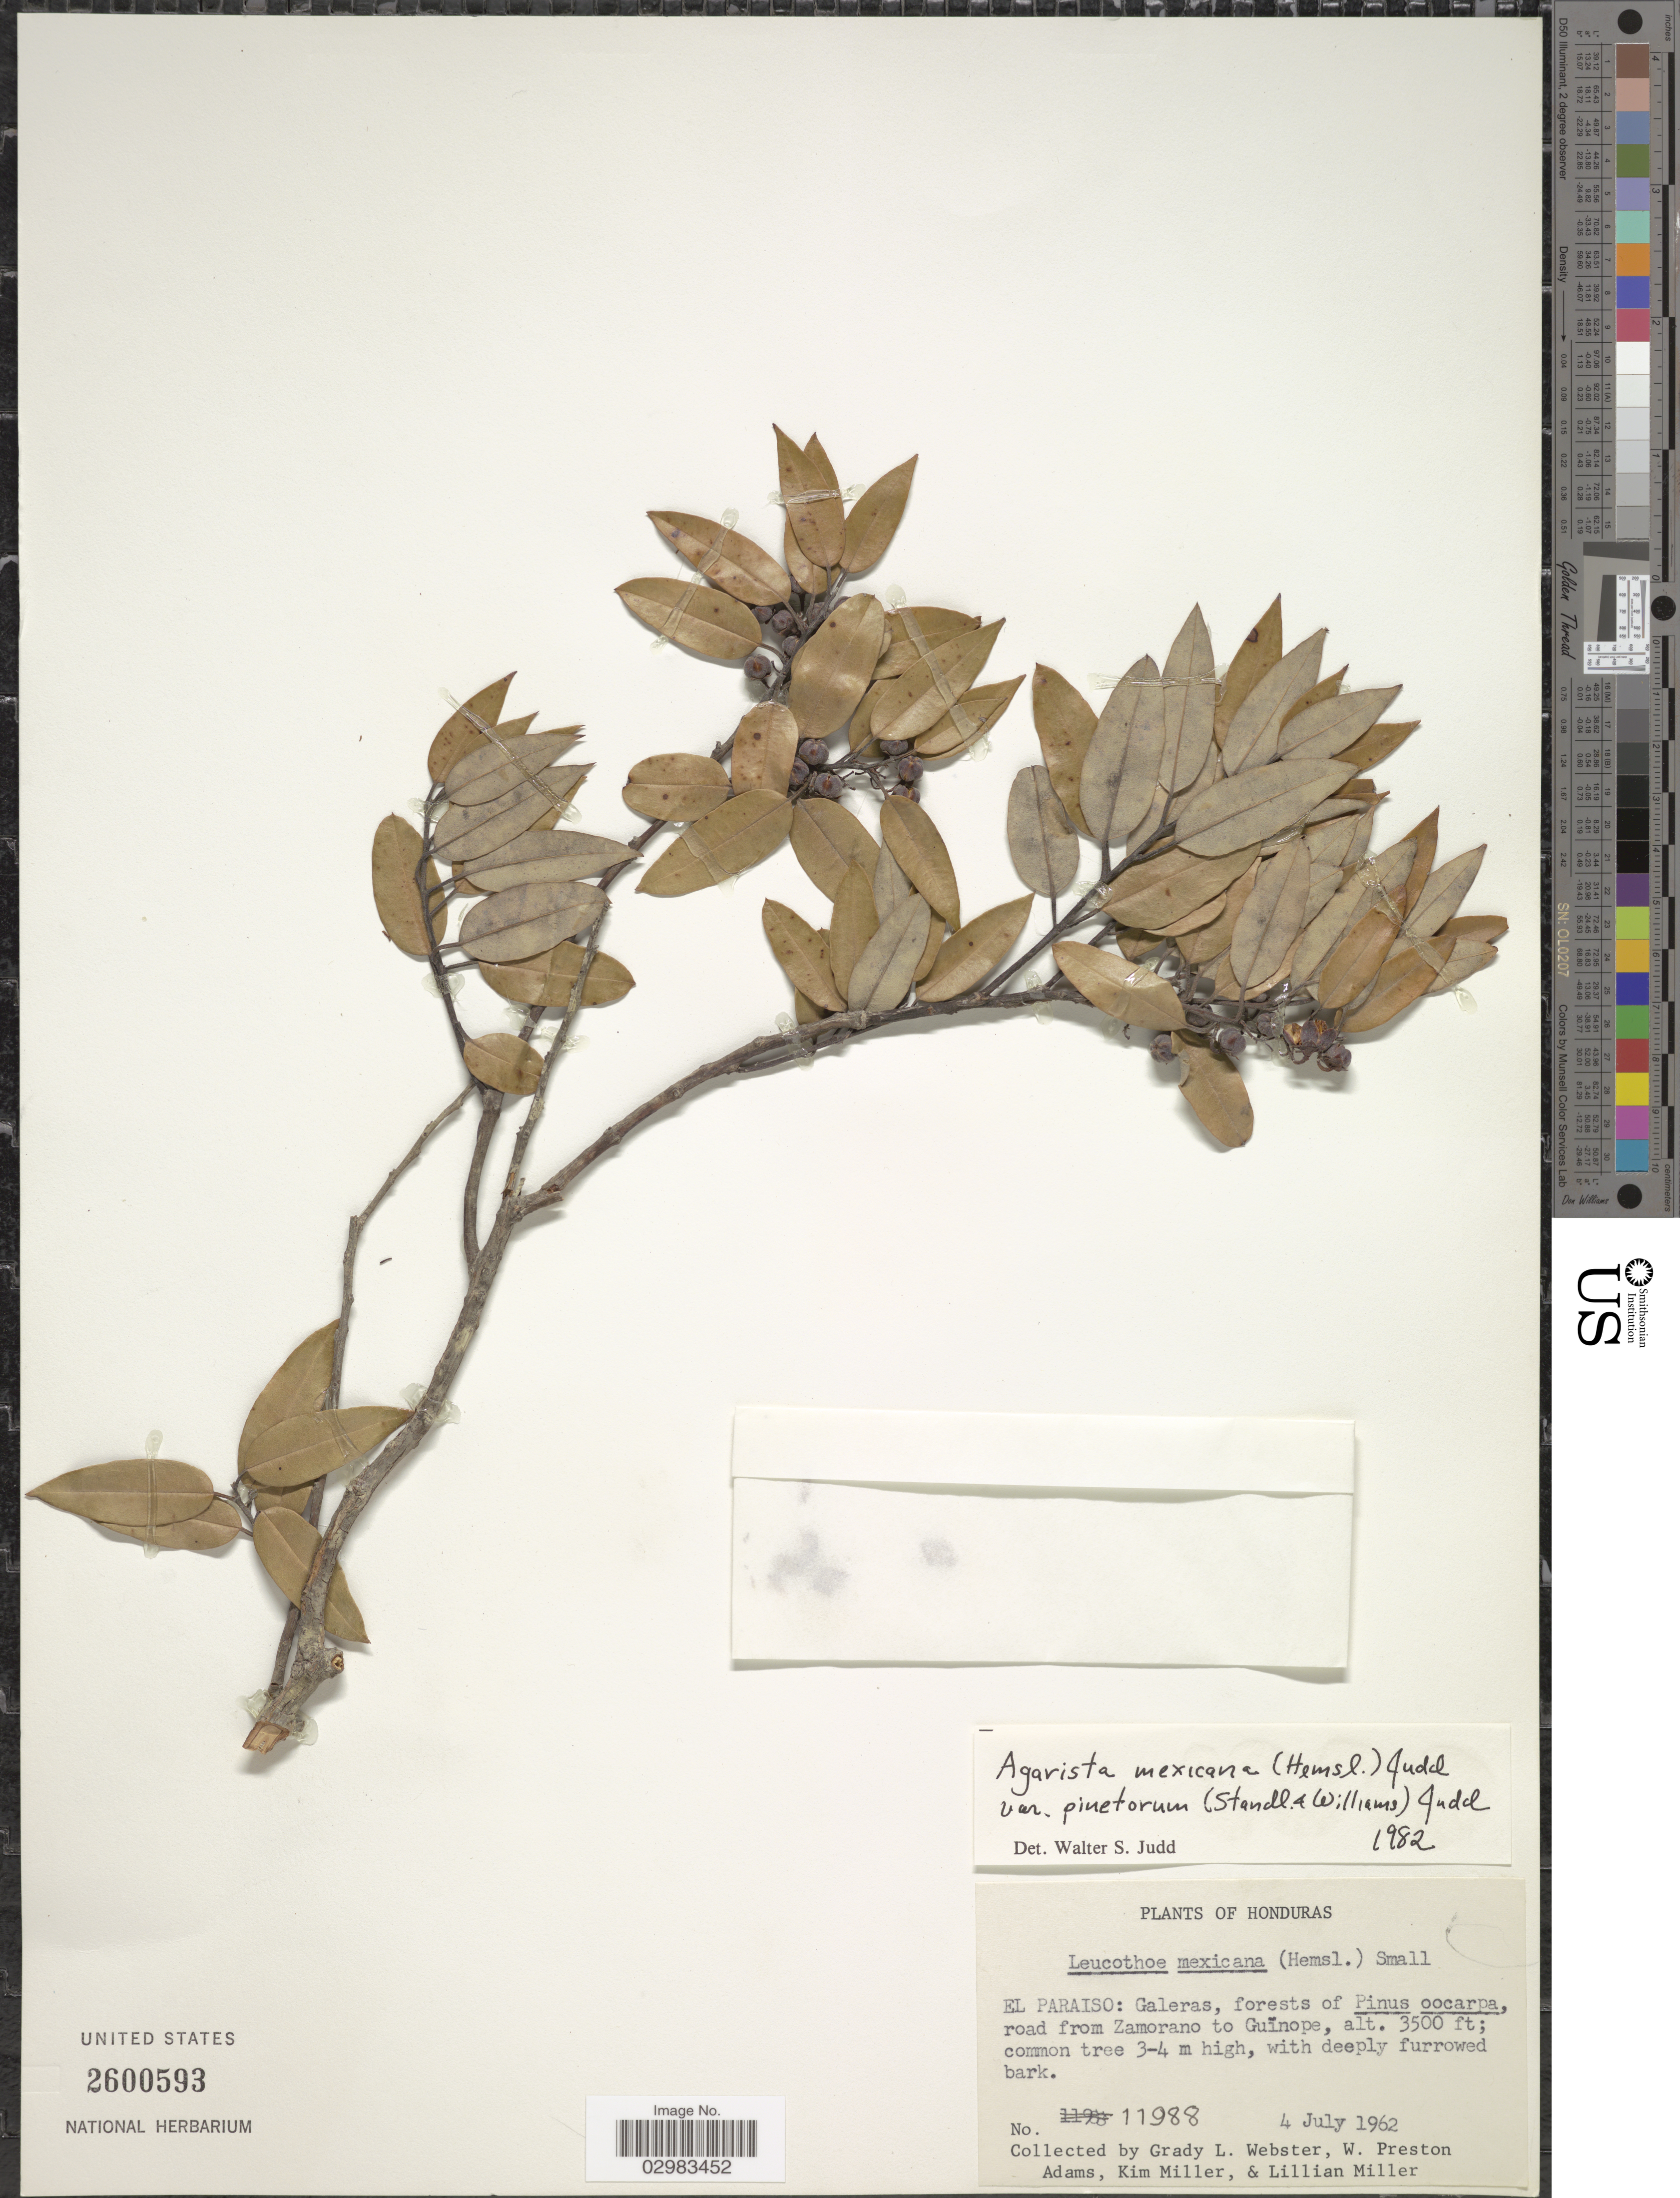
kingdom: Plantae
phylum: Tracheophyta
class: Magnoliopsida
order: Ericales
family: Ericaceae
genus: Leucothoe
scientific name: Leucothoë mexicana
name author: (Hemsl.) Small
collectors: G. L. Webster, W. P. Adams, K. Miller & L. Miller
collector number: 11988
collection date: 1962-07-04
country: Honduras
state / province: El Paraíso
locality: Galeras, road from Zamorano to Guïnope.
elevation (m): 1067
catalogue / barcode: US 2600593